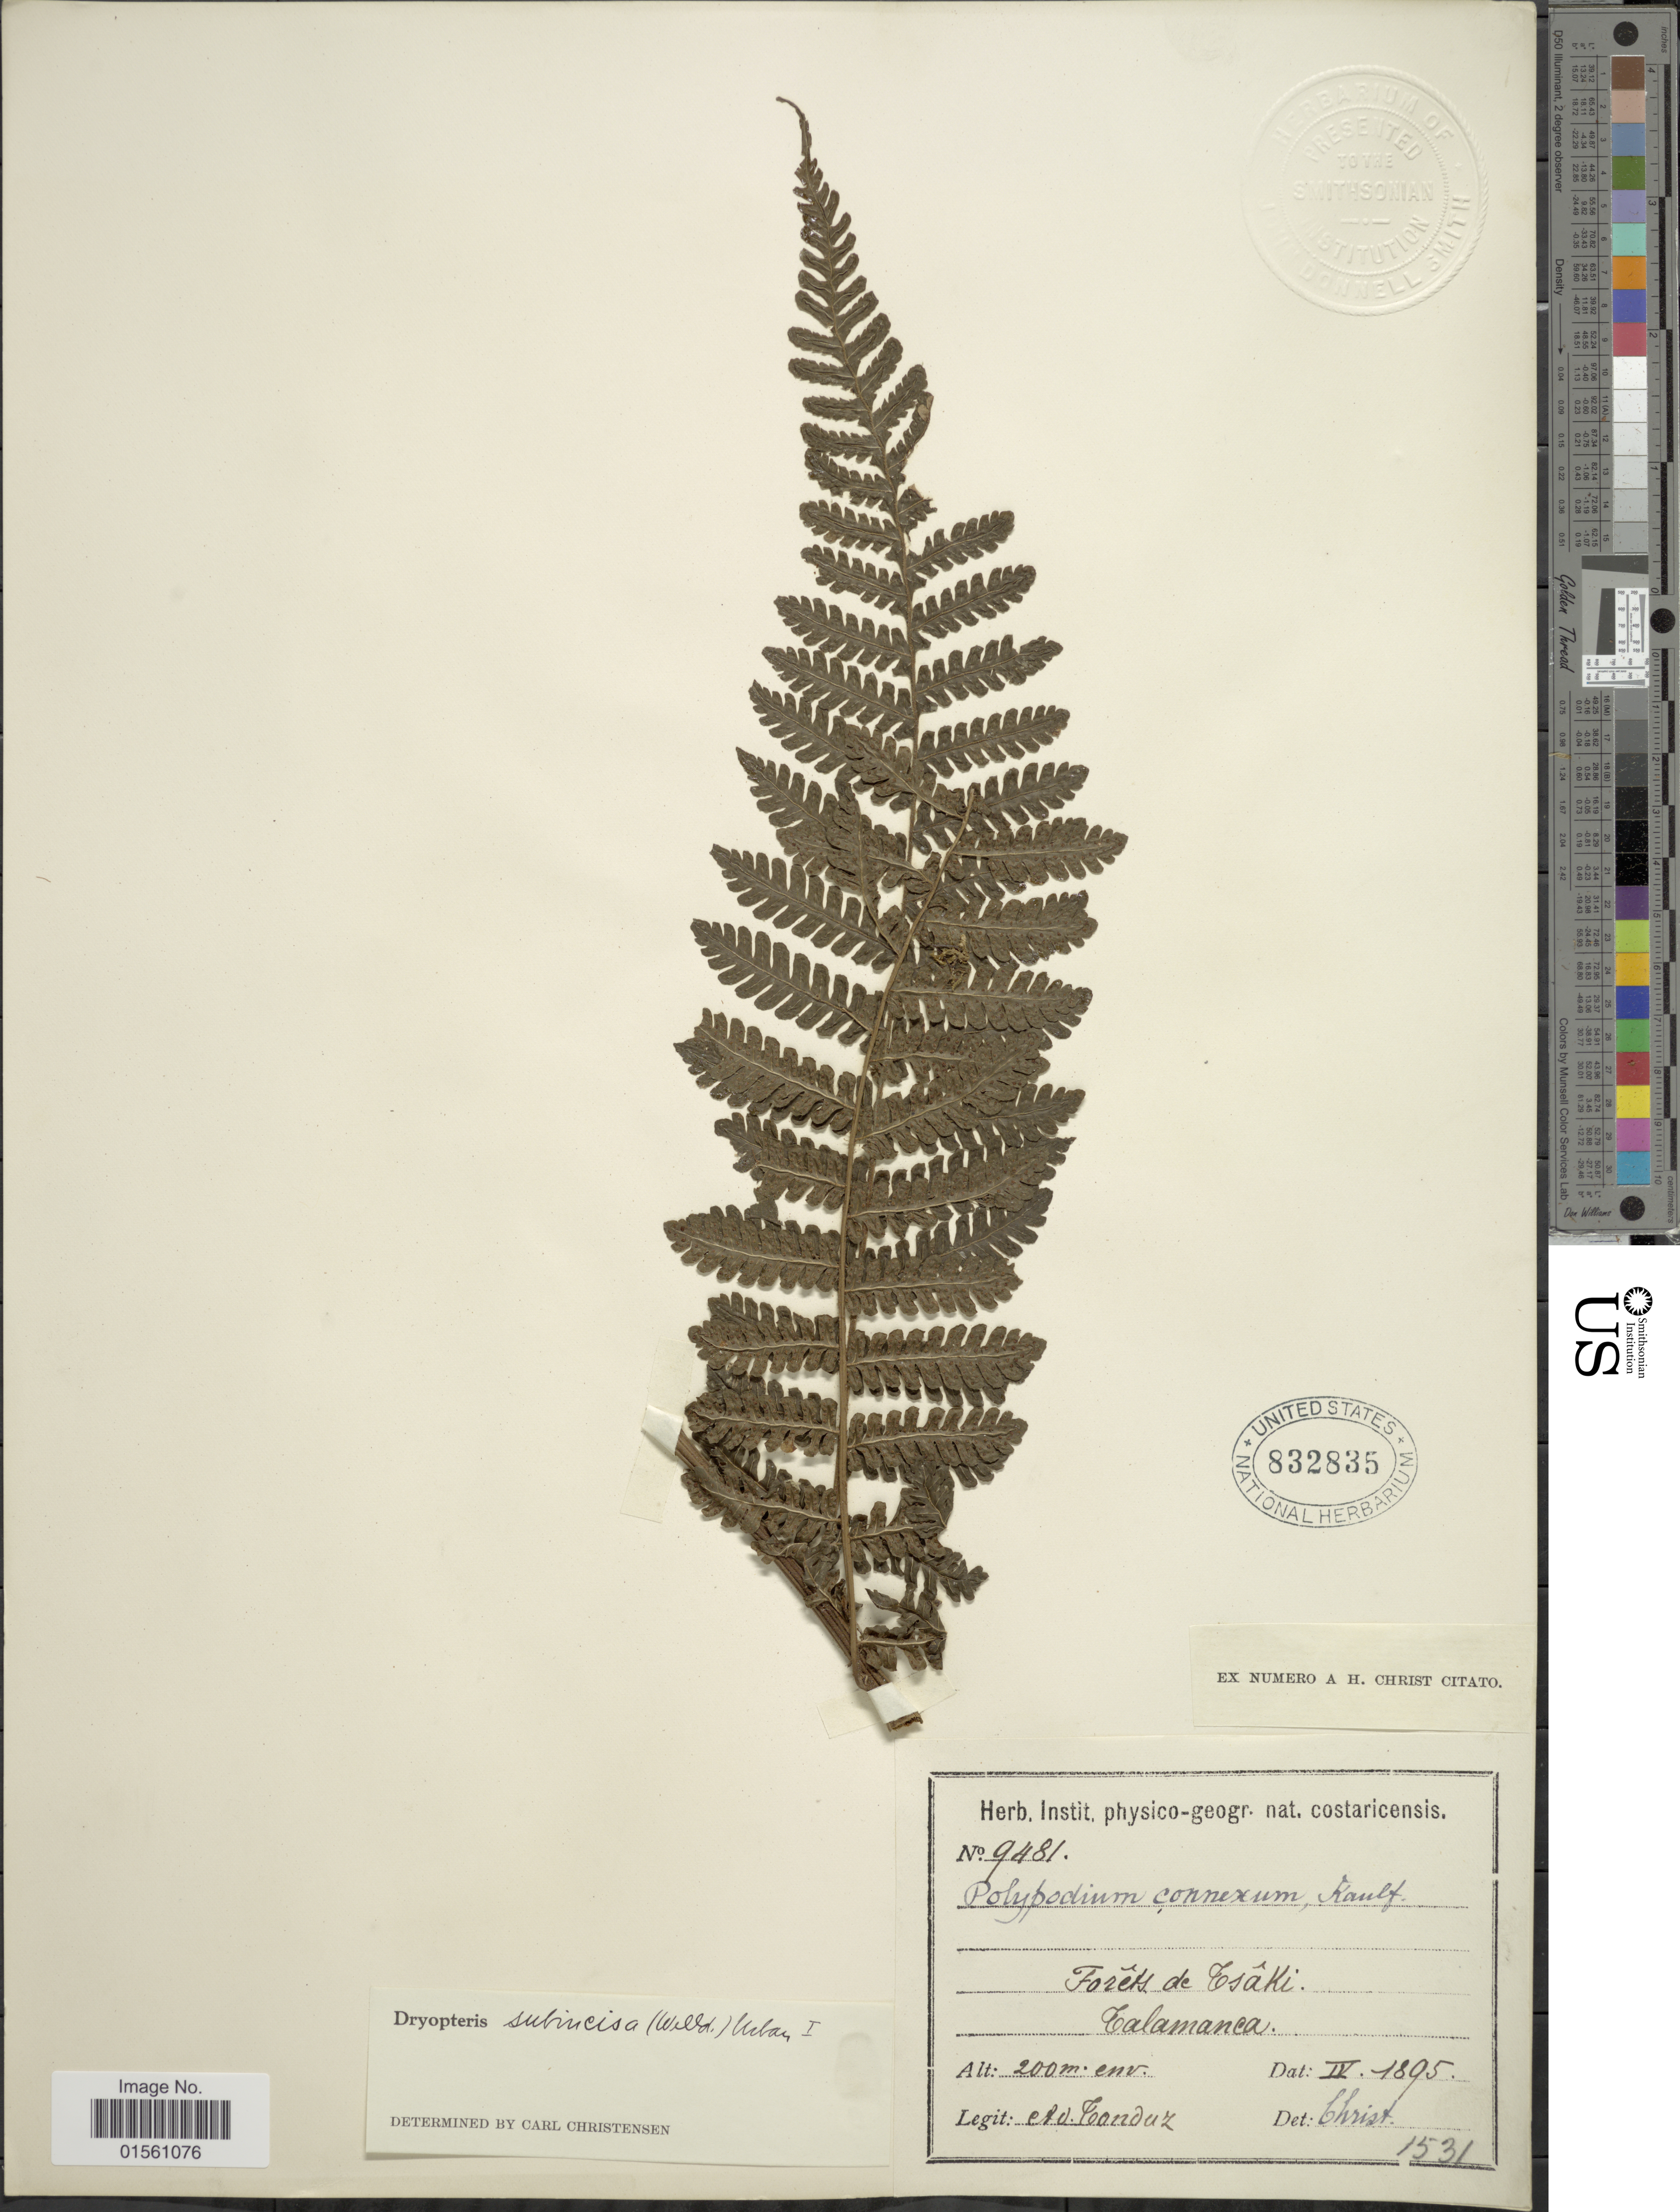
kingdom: Plantae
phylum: Tracheophyta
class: Polypodiopsida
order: Polypodiales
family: Dryopteridaceae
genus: Megalastrum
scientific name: Megalastrum subincisum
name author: (Willd.) A.R. Sm. & R.C. Moran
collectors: A. Tonduz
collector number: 9481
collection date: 1895-04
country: Costa Rica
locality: Costaricenses, Forest de Esaki, Calamanca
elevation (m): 200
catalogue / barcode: US 832835